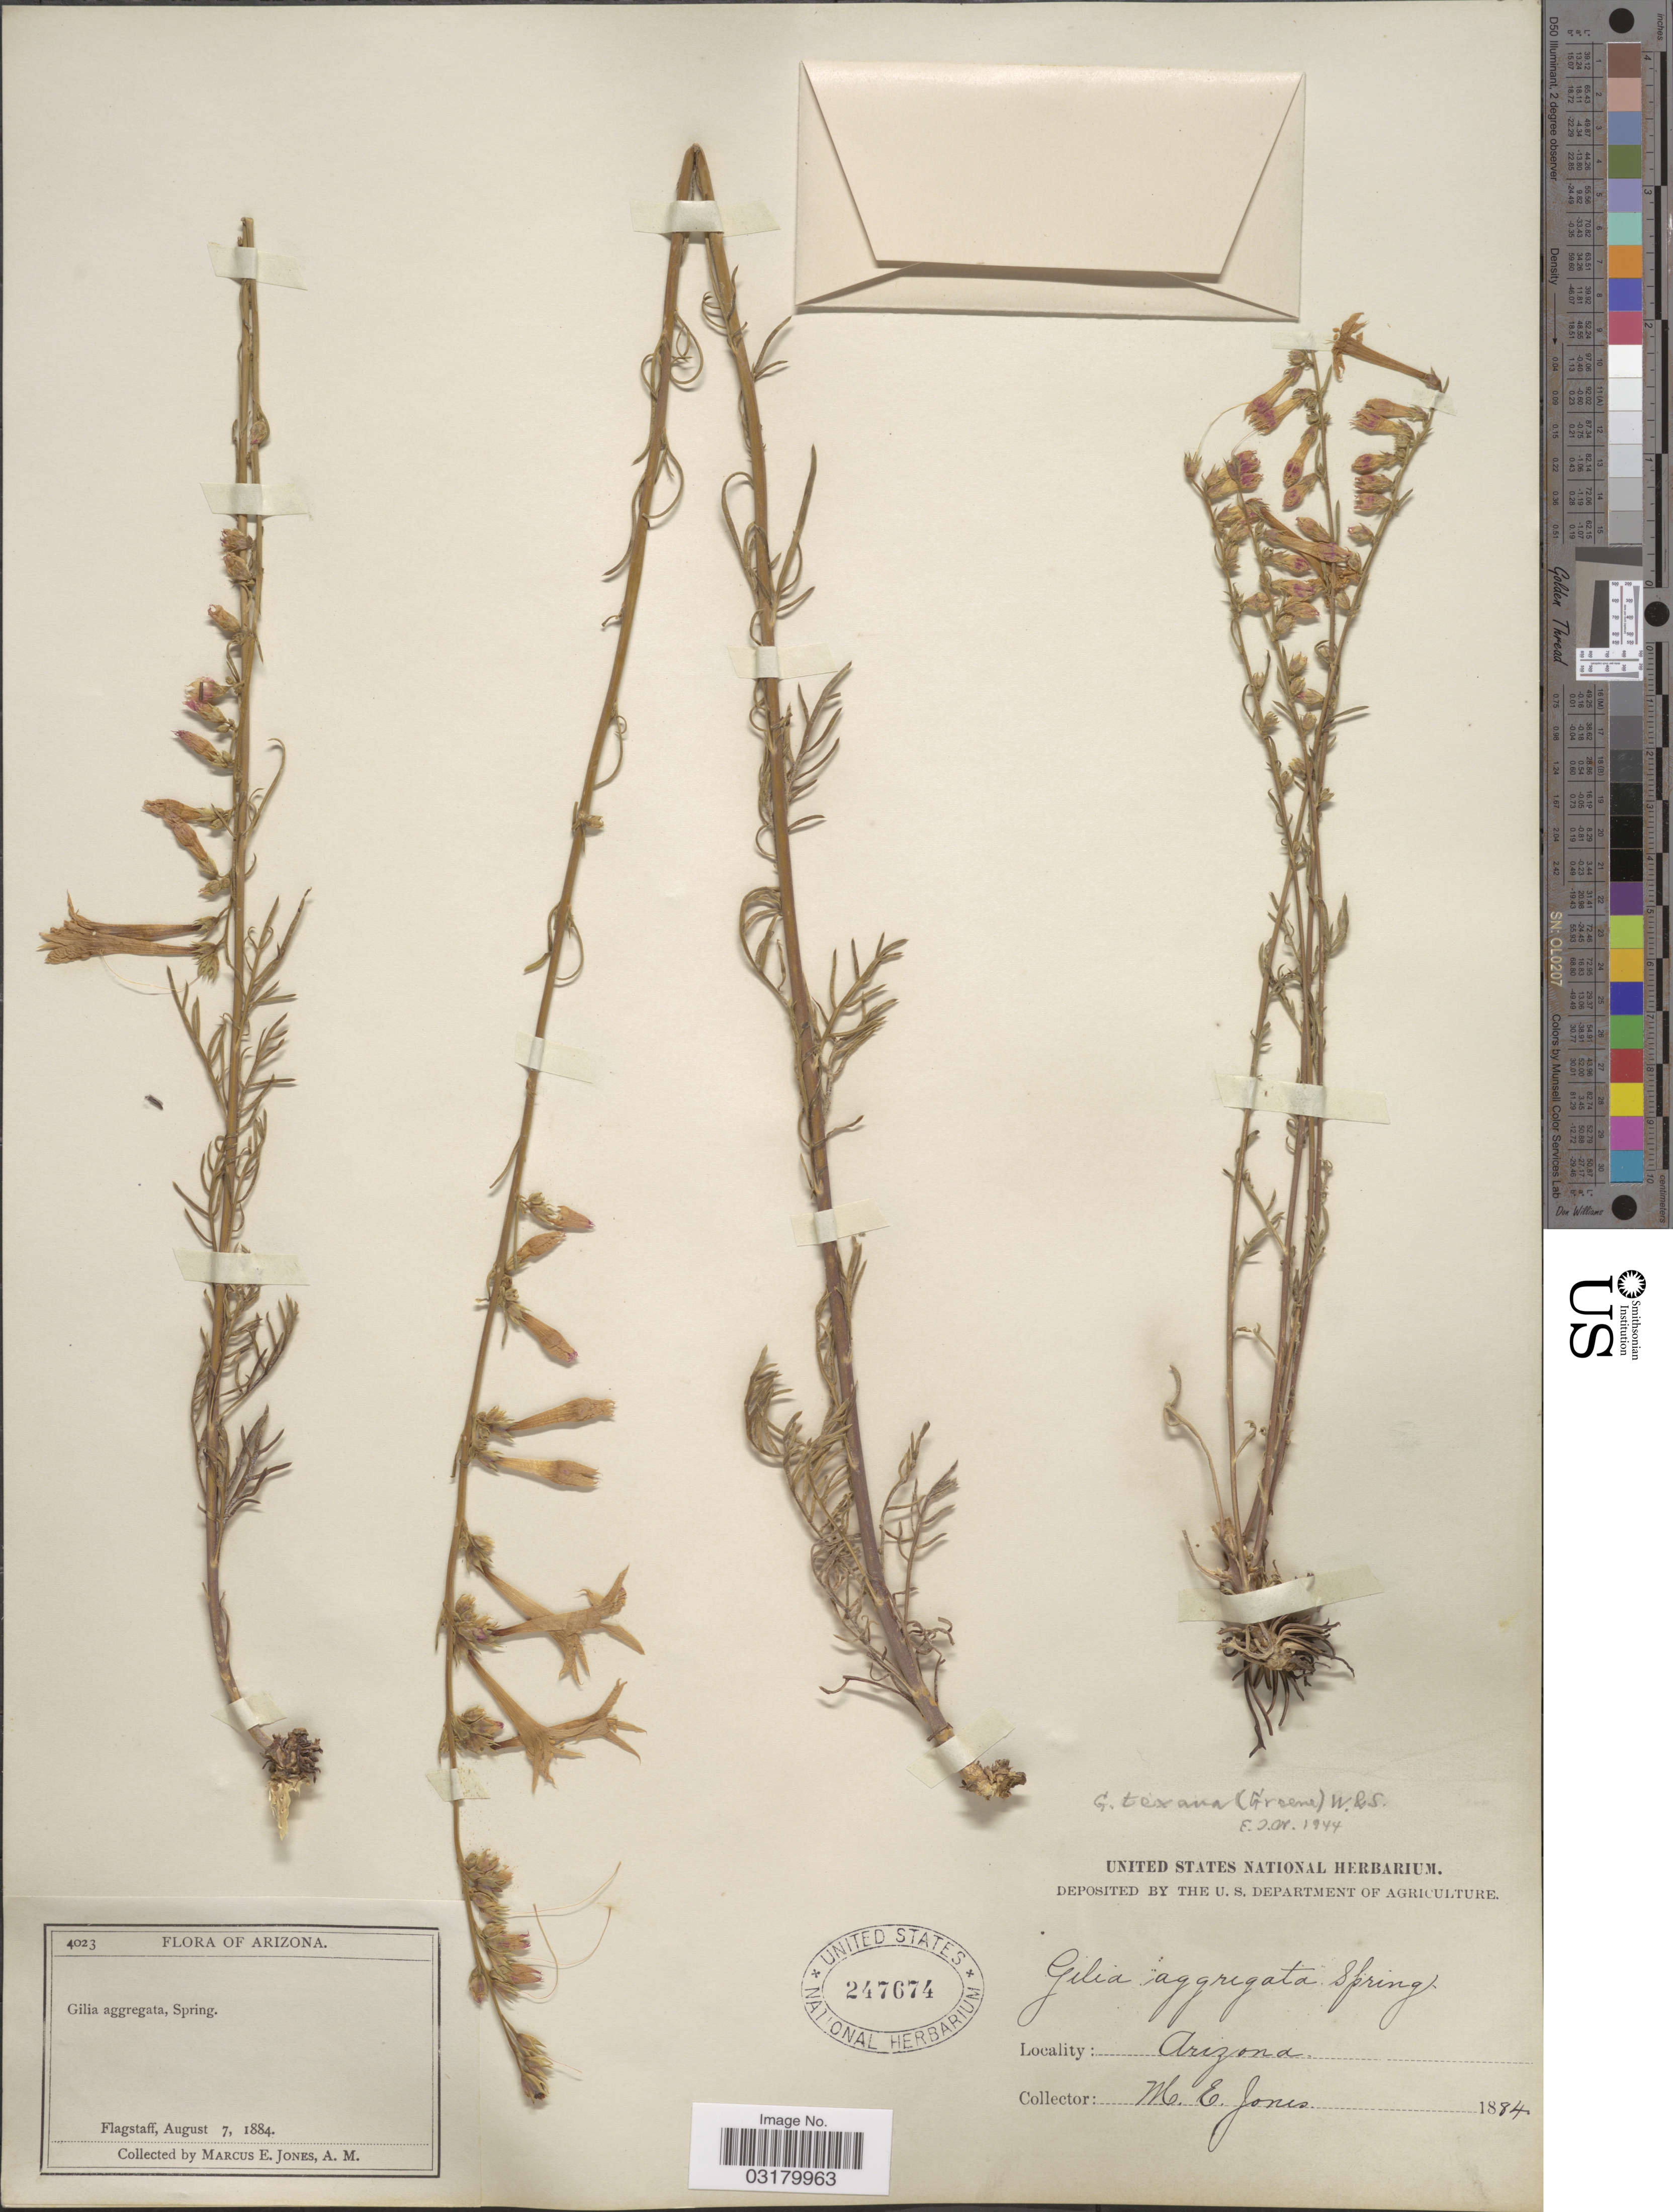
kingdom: Plantae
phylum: Tracheophyta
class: Magnoliopsida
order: Ericales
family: Polemoniaceae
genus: Ipomopsis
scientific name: Ipomopsis aggregata subsp. formosissima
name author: (Greene) Wherry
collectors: M. E. Jones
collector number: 4023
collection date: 1884-08-07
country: United States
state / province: Arizona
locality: Flagstaff.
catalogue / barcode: US 247674